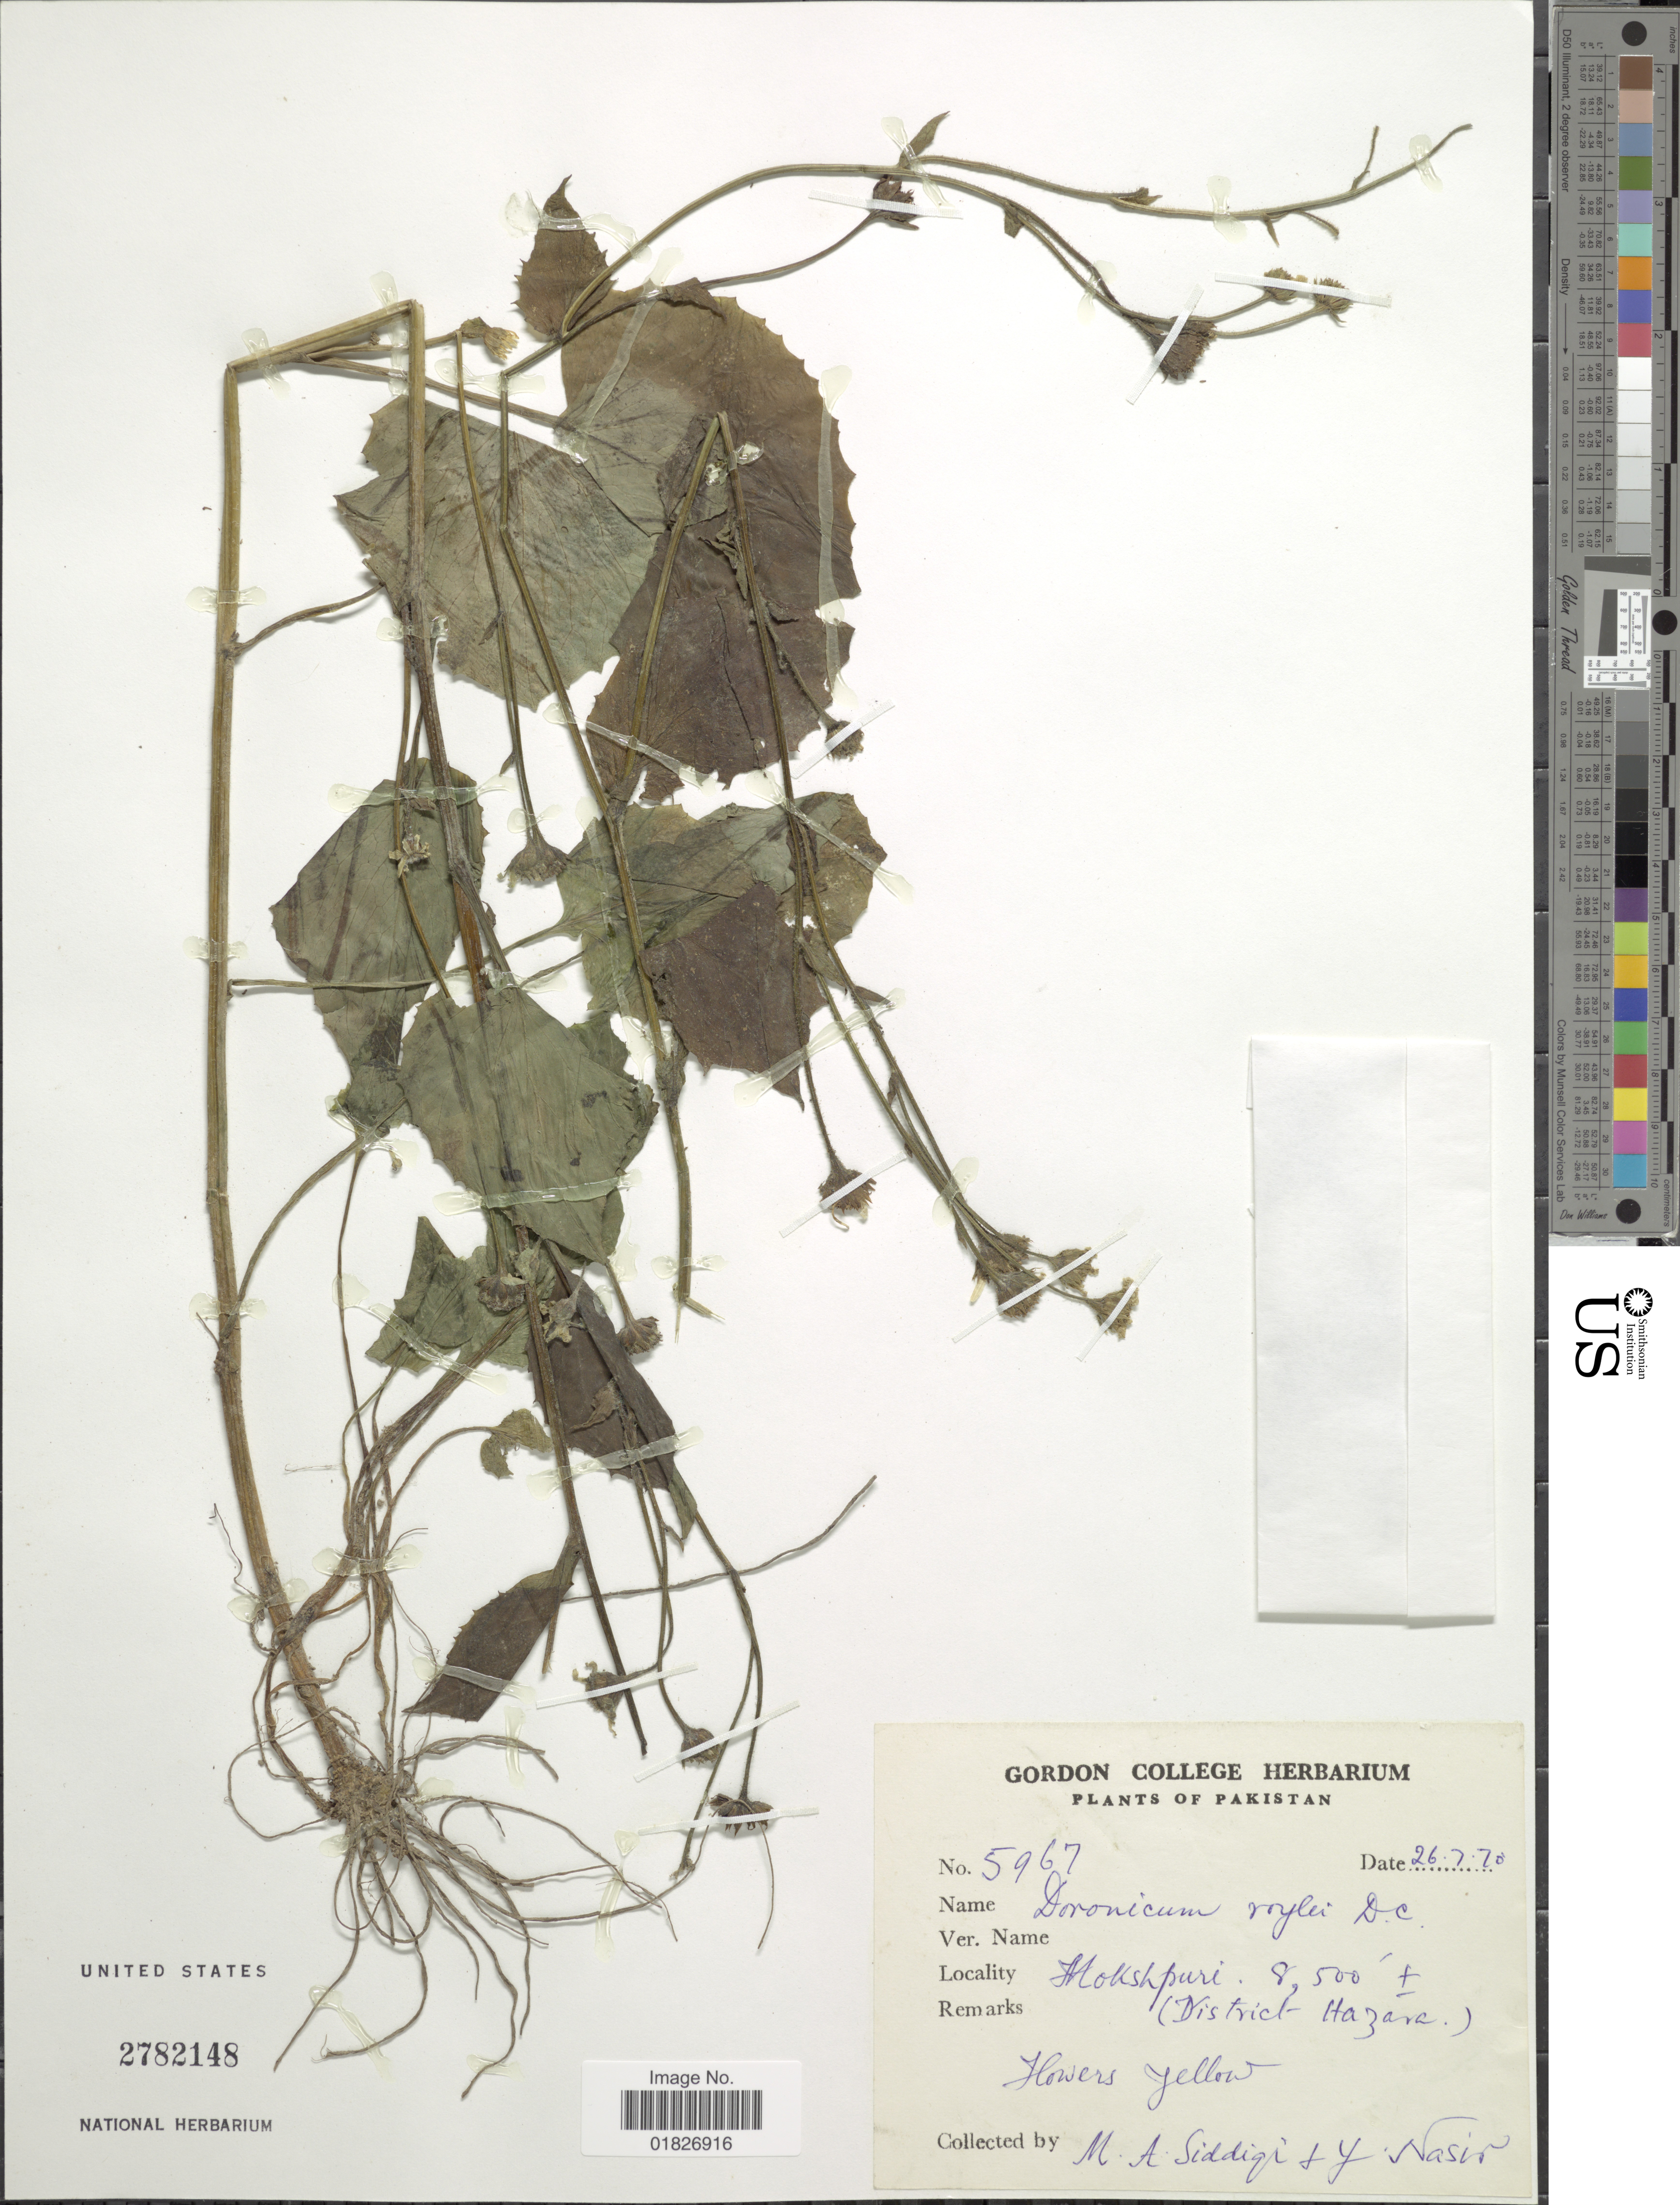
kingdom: Plantae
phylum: Tracheophyta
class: Magnoliopsida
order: Asterales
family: Asteraceae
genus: Doronicum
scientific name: Doronicum kamaonense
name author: (DC.) Alv. Fern.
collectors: M. Siddiqi & Y. Nasir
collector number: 5967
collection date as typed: Transcribed d/m/y: 26/7/70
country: Pakistan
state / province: Khyber Pakhtunkhwa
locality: Mokshpuri (District Hazara)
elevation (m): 2591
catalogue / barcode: US 2782148